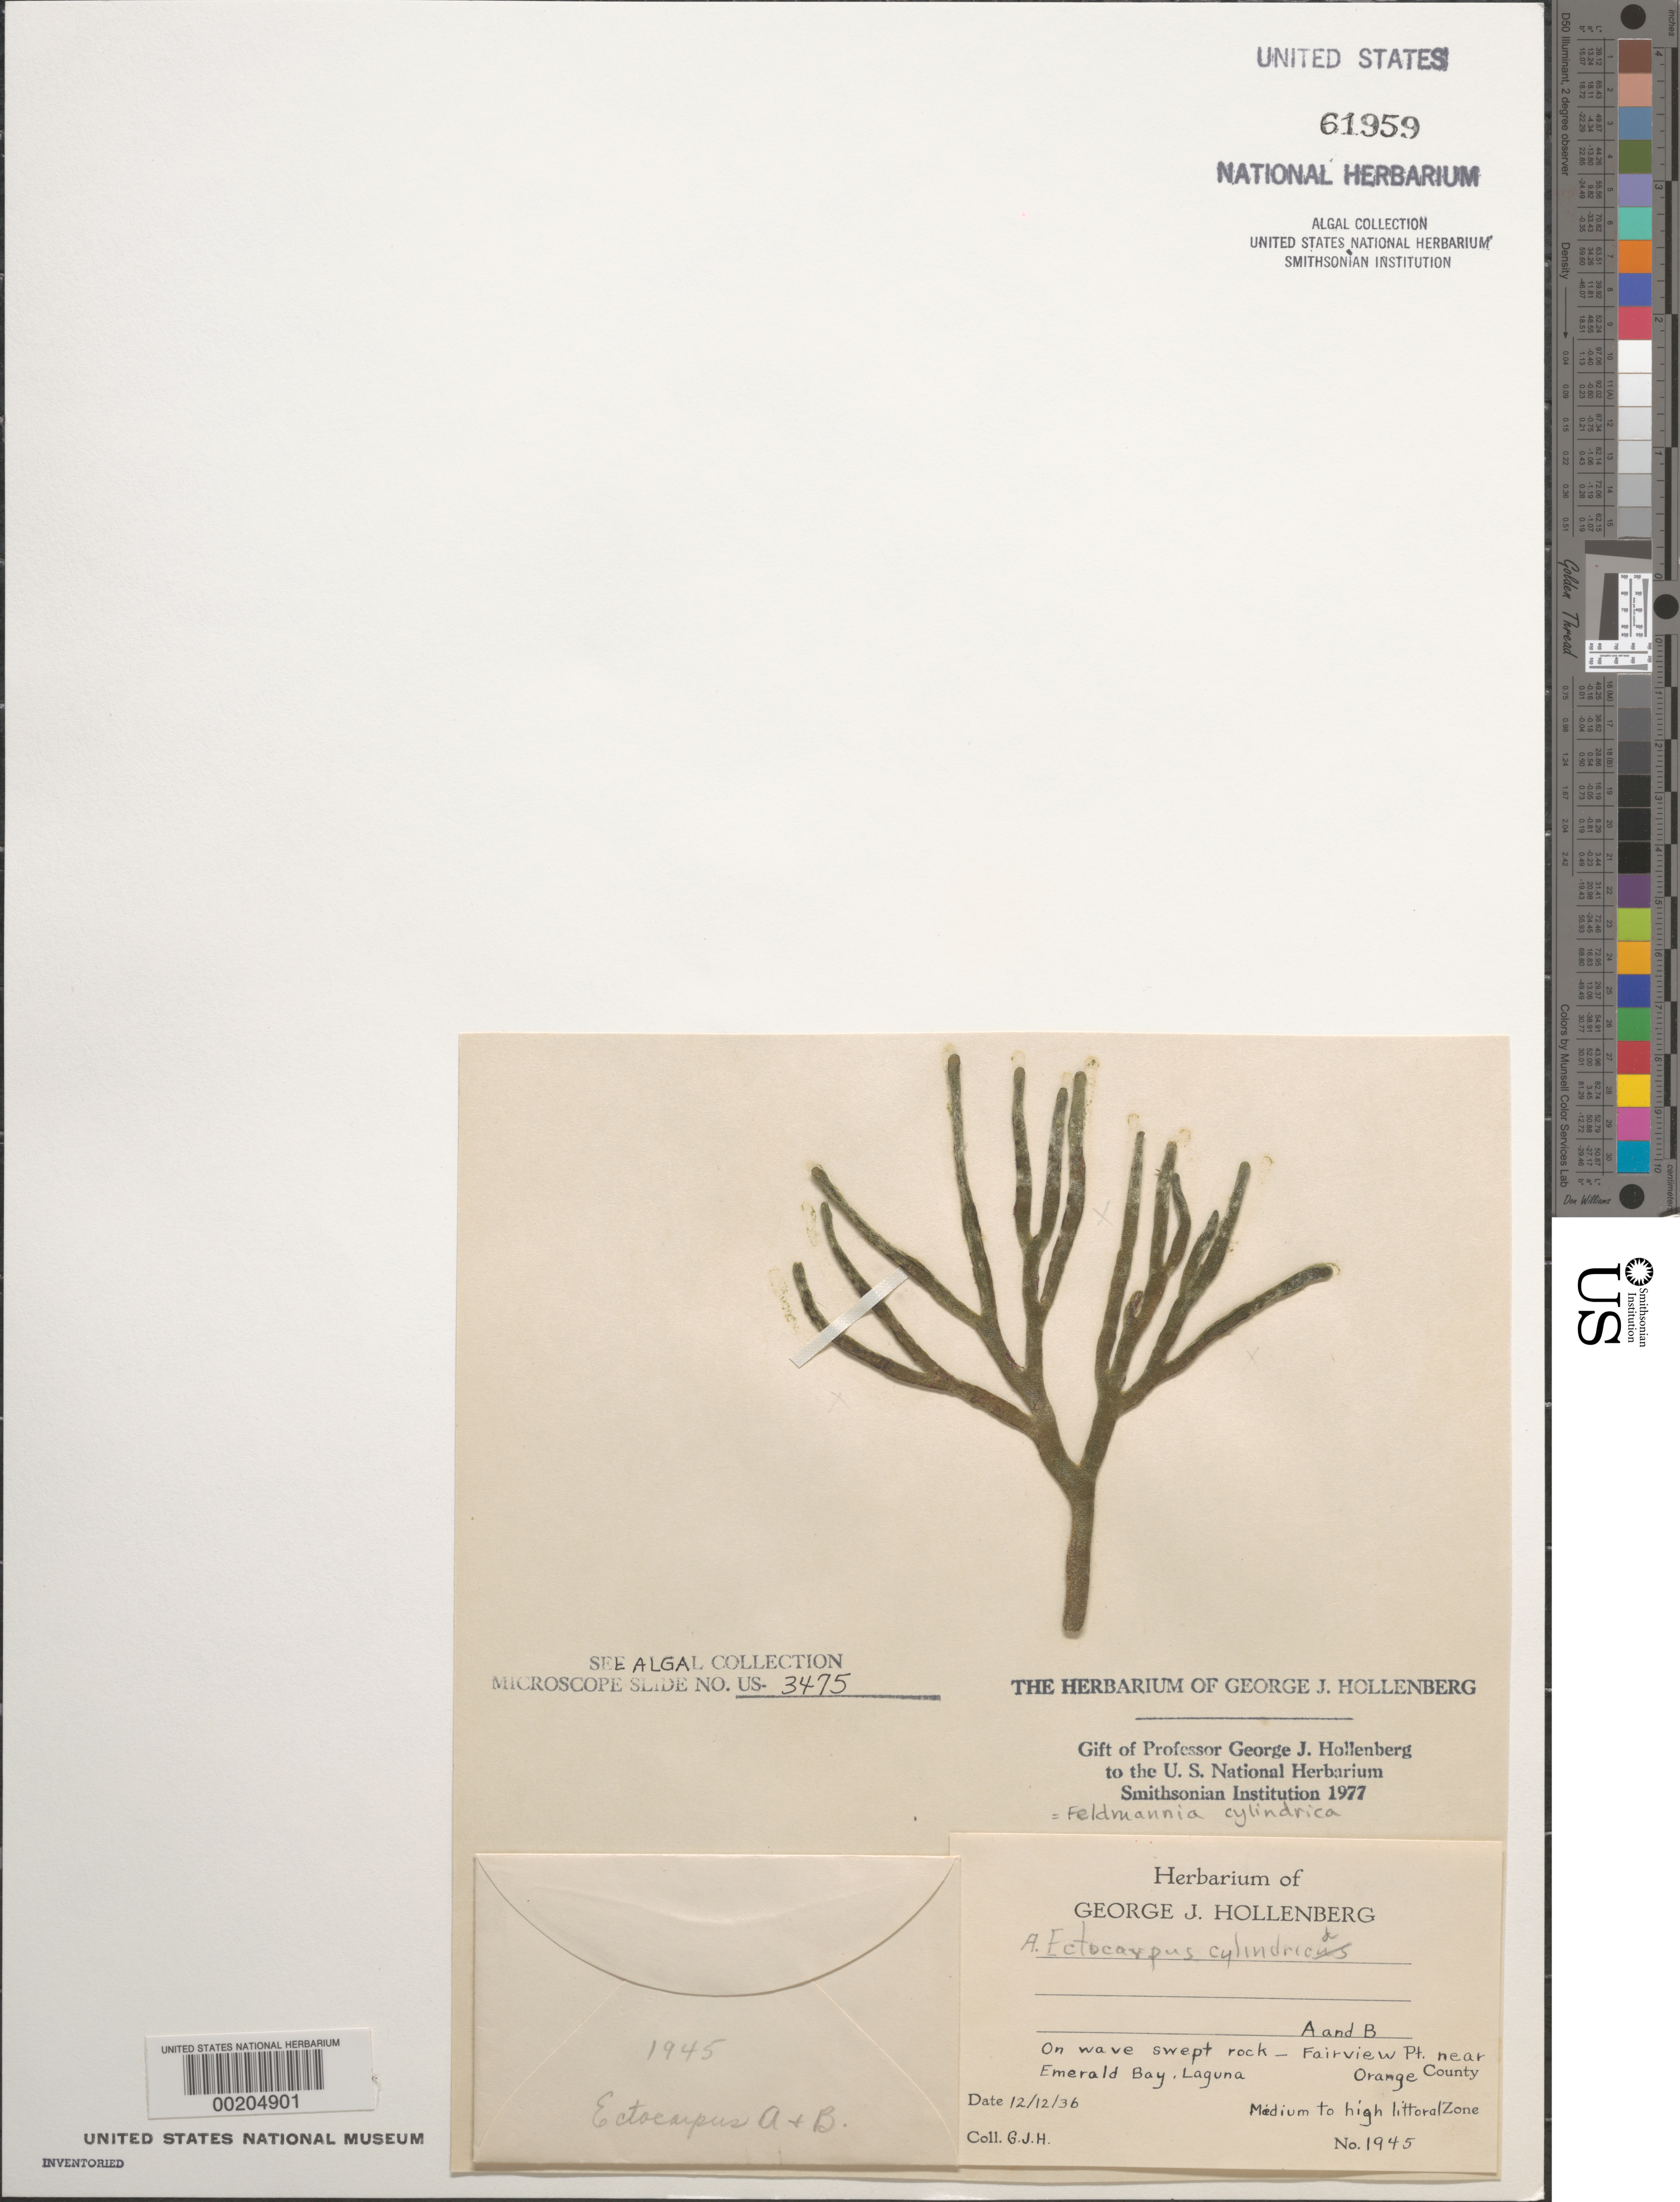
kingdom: Chromista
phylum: Ochrophyta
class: Phaeophyceae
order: Ectocarpales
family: Acinetosporaceae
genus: Feldmannia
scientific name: Feldmannia cylindrica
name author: (D.A. Saunders) Hollenb. & I.A. Abbott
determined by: Hollenberg, George J.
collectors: G. Hollenberg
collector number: GJH 1945 & GJH 1945A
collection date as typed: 12 Dec 1936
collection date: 1936-12-12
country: United States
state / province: California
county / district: Orange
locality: Fairview Point near Emerald Bay, Laguna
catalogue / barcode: US 61959